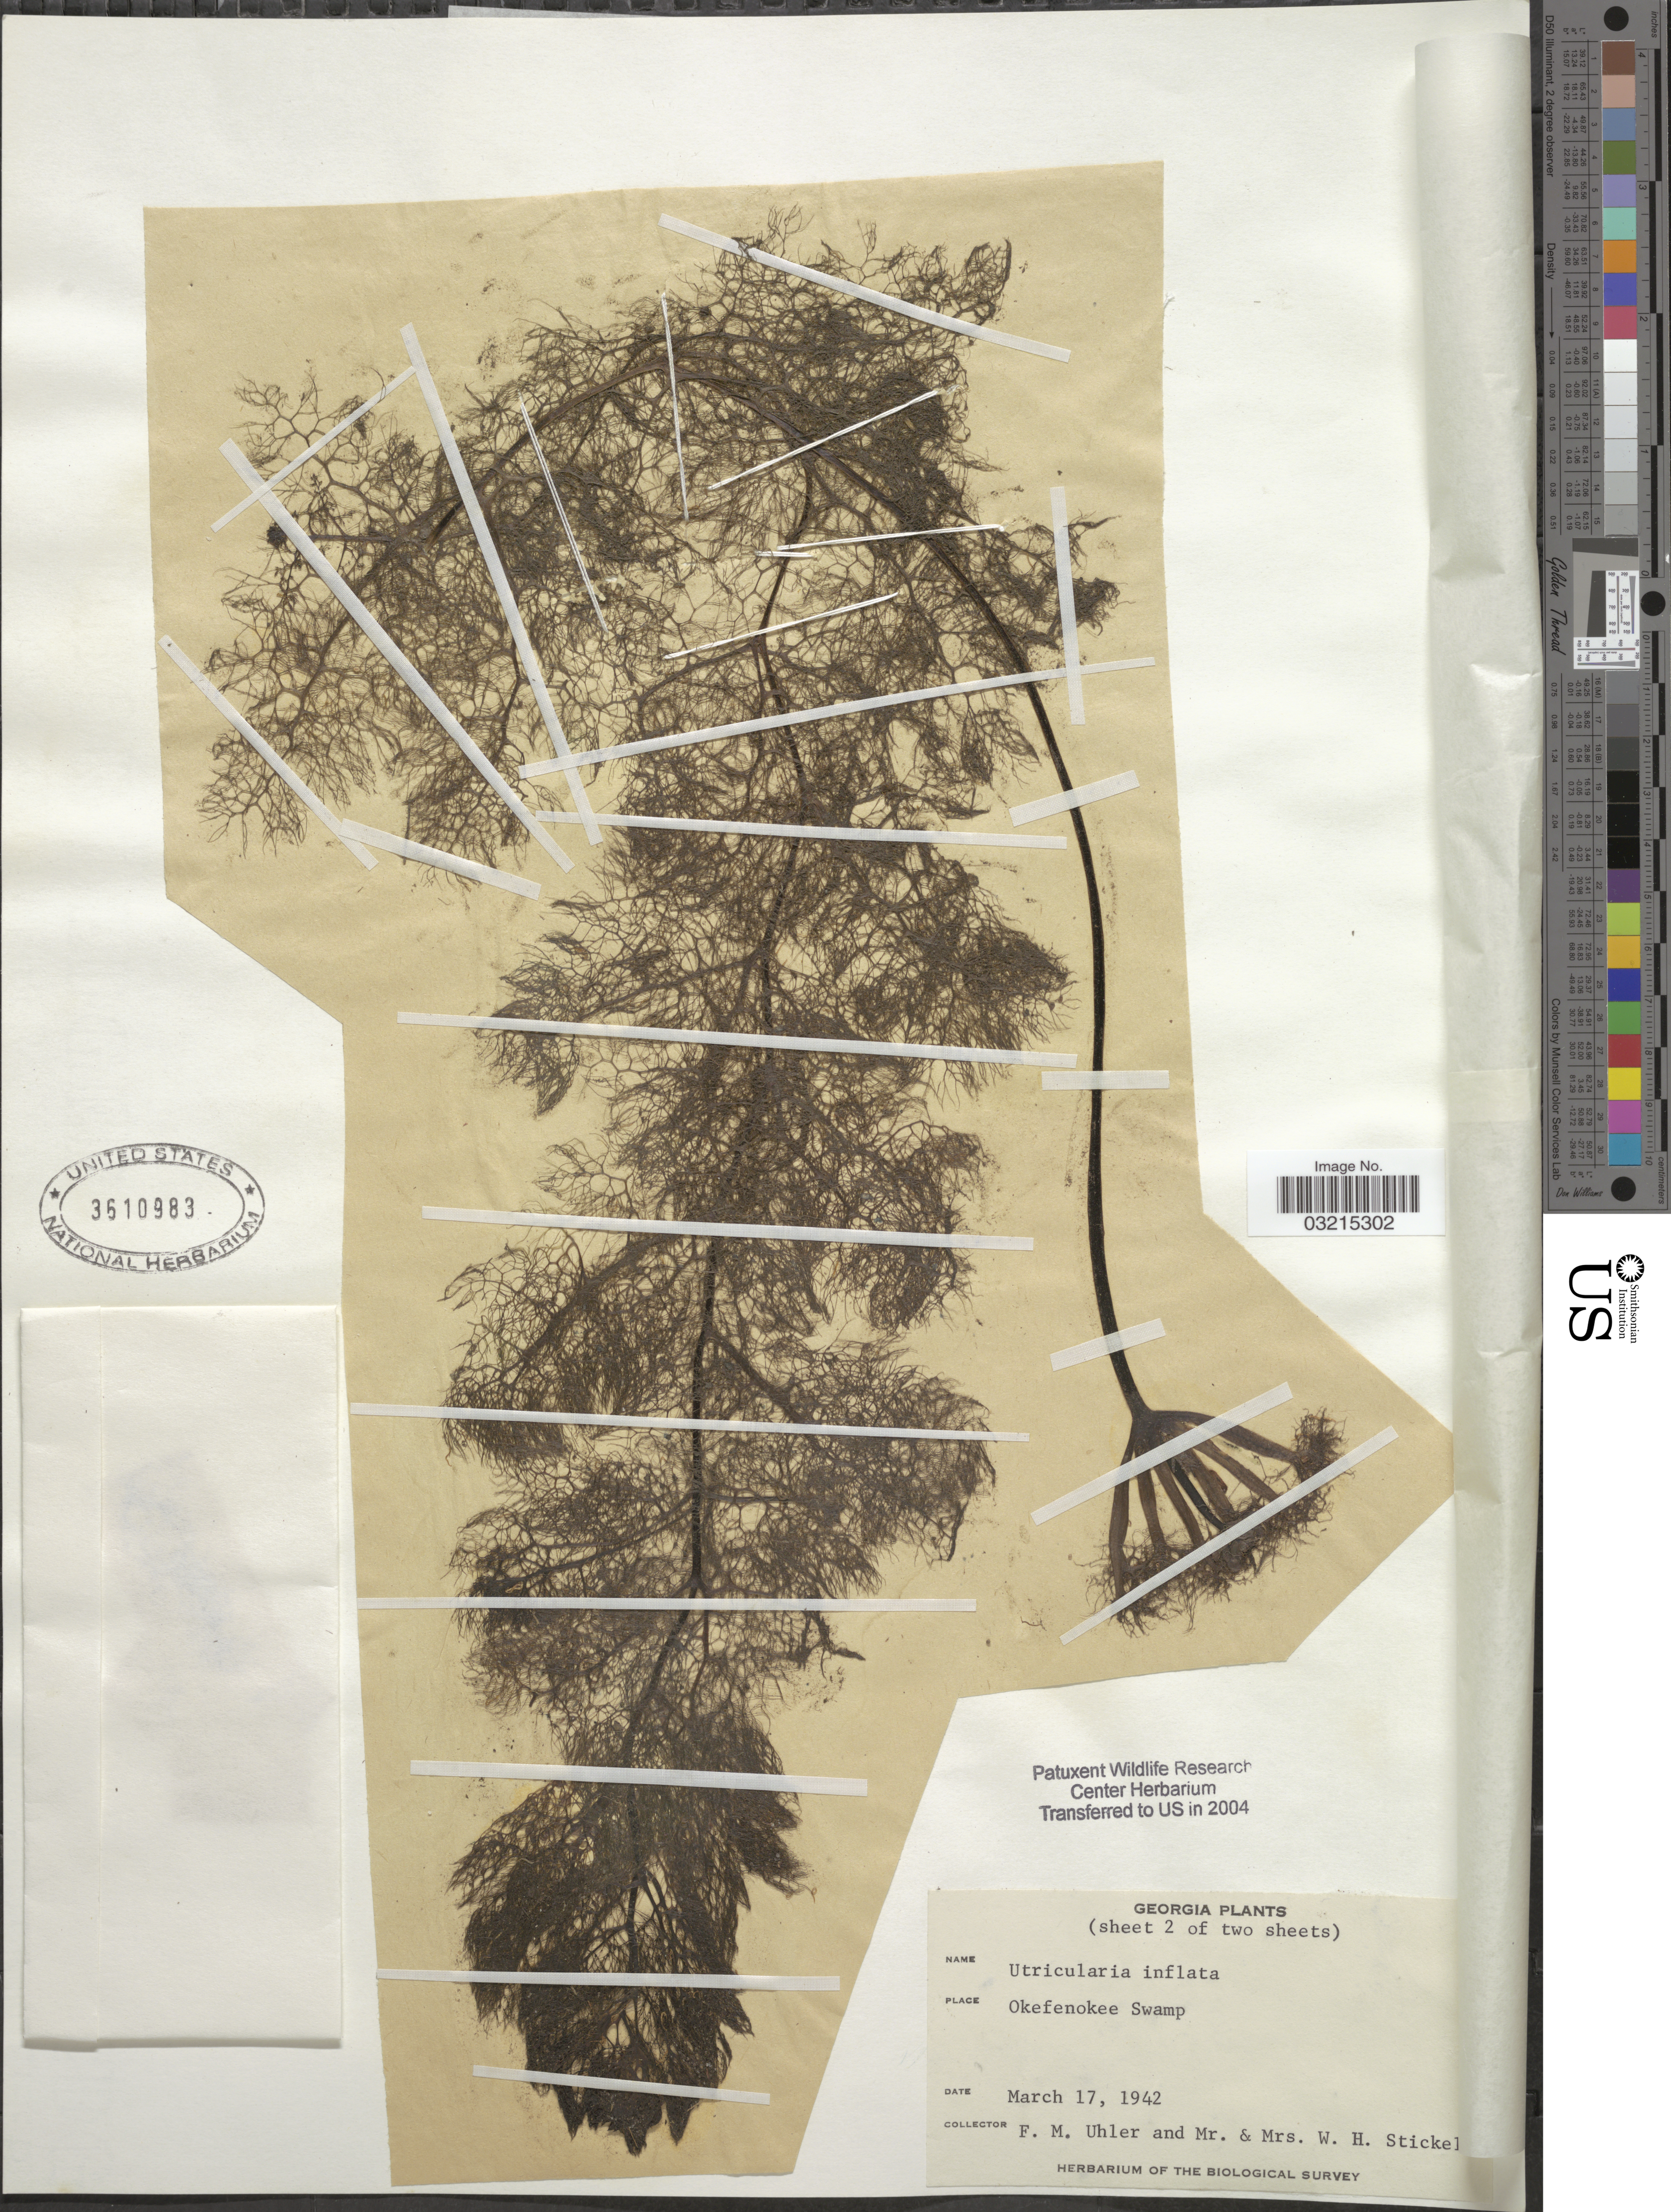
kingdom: Plantae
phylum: Tracheophyta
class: Magnoliopsida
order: Lamiales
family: Lentibulariaceae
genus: Utricularia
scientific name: Utricularia inflata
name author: Walter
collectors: F. M. Uhler, W. Stickel & W. Stickel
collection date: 1942-03-17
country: United States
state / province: Georgia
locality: Okefenokee Swamp.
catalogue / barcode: US 3610983